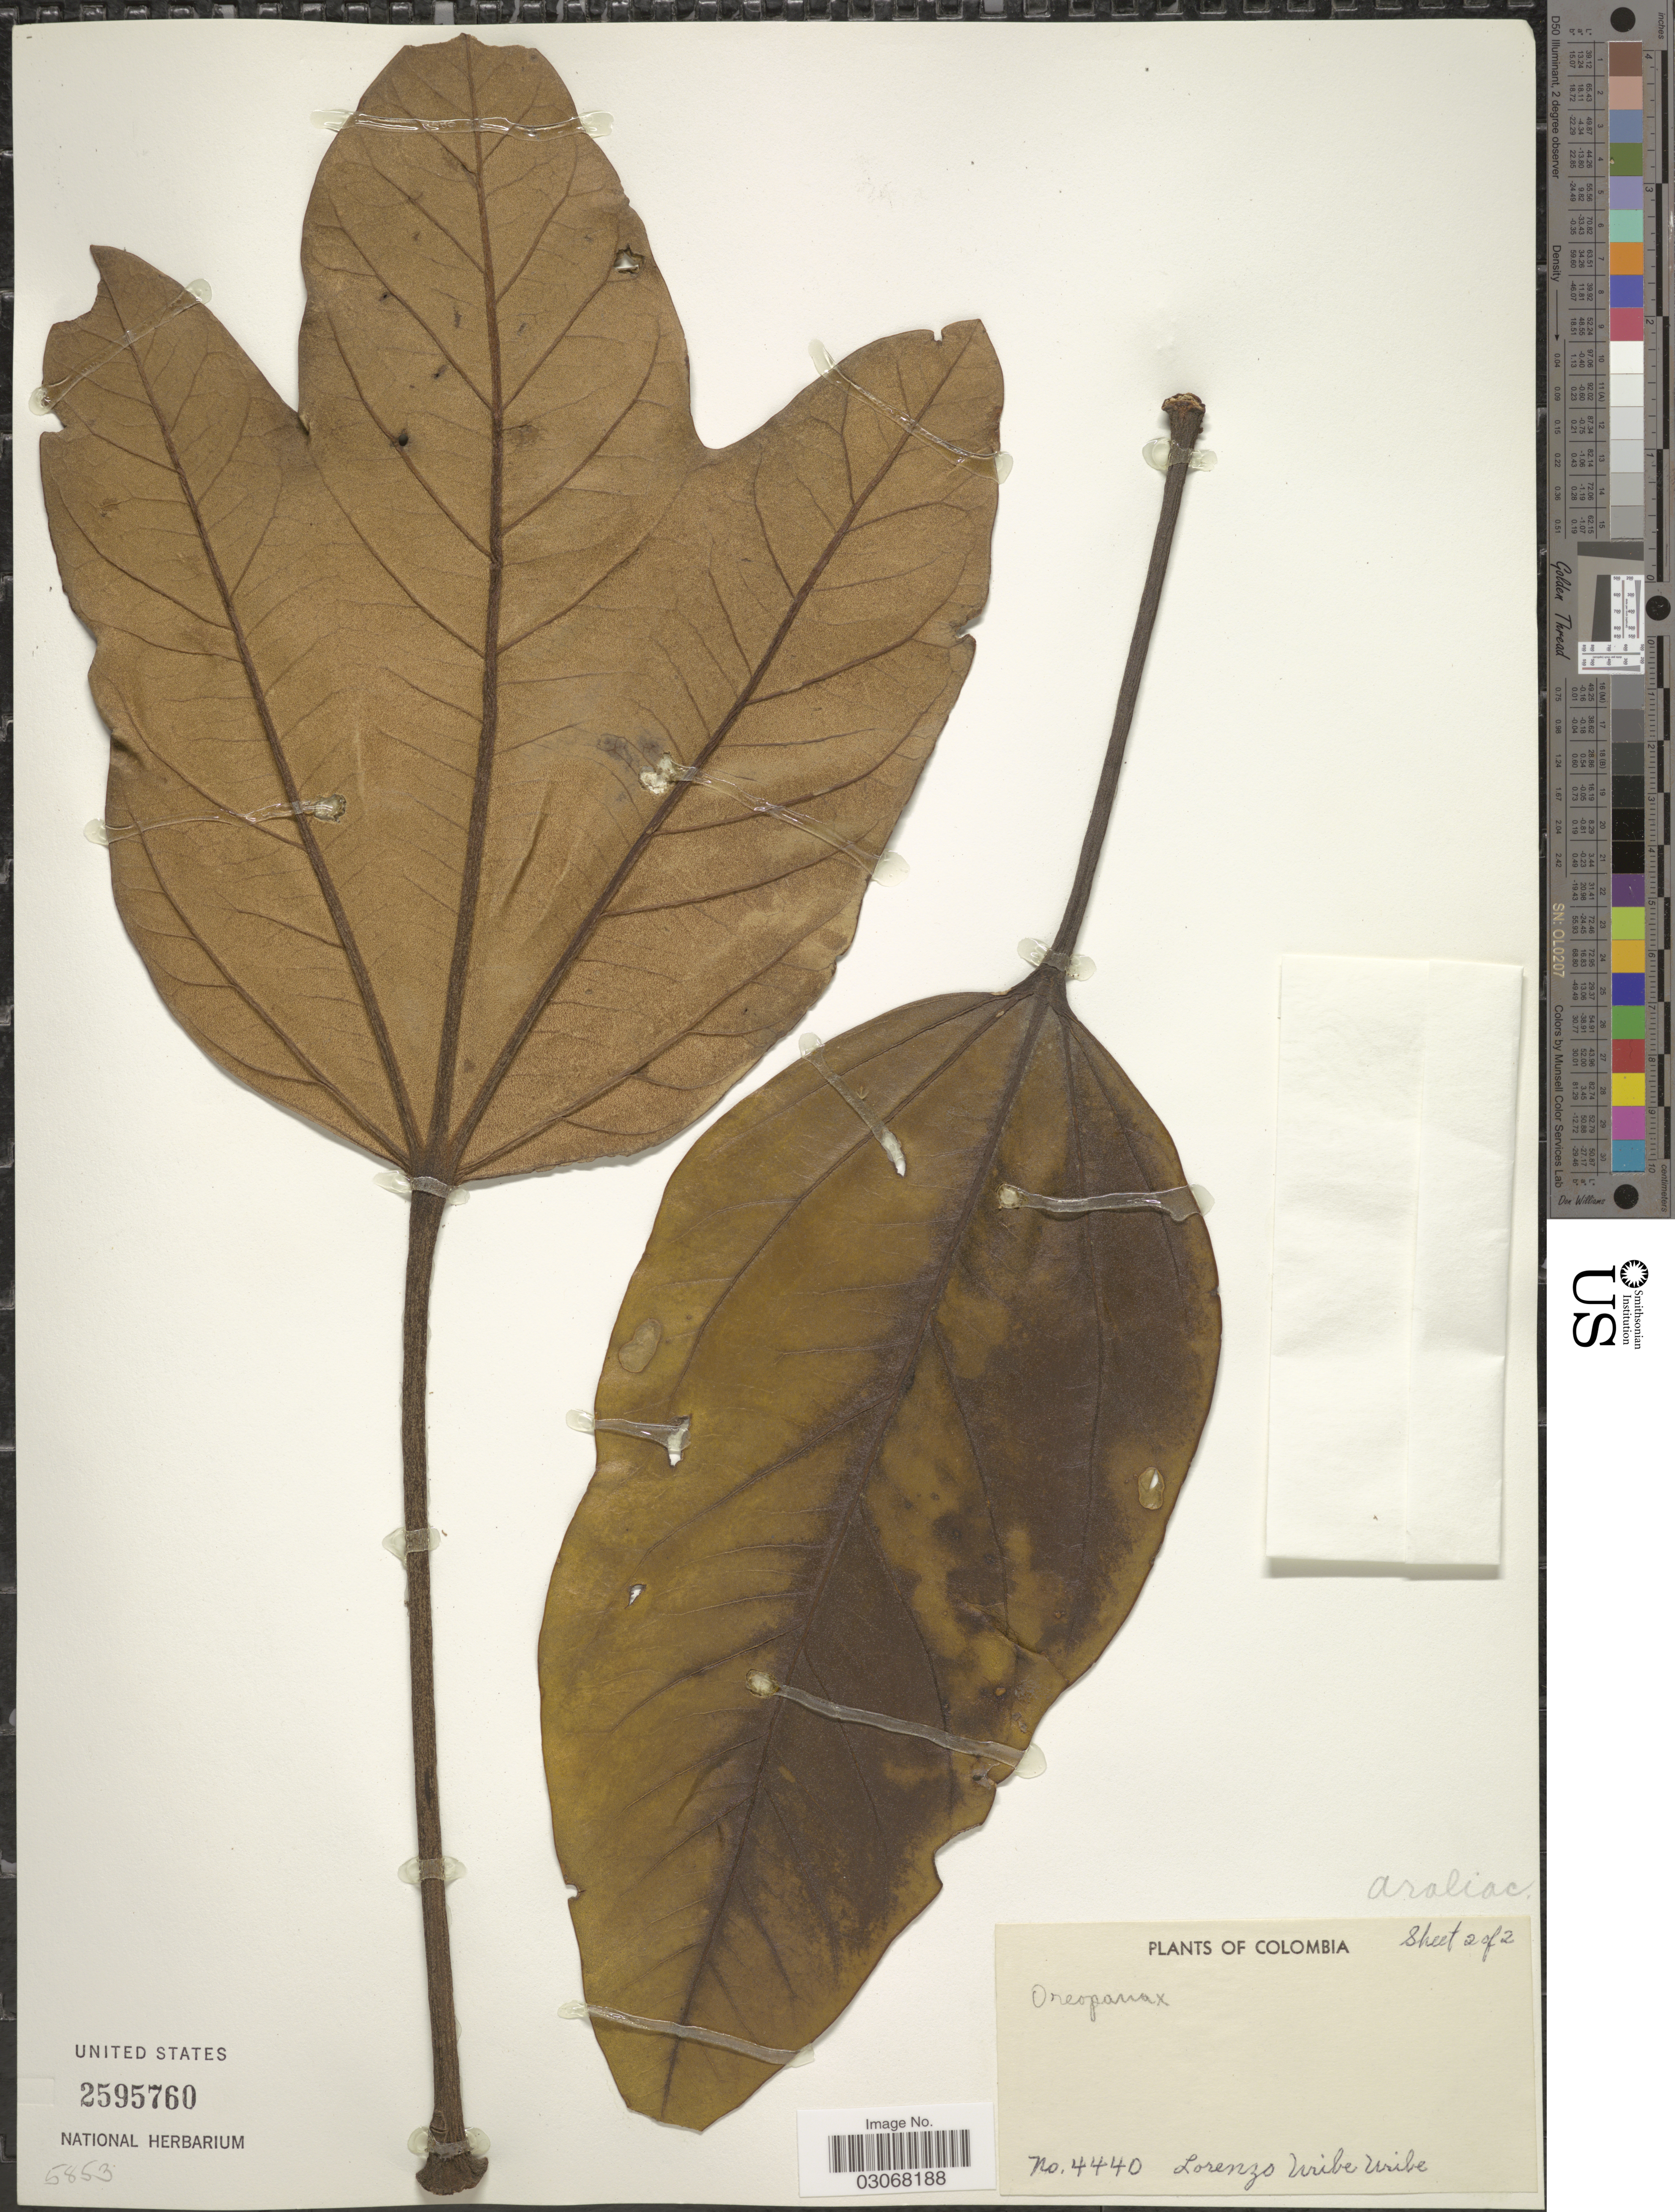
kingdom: Plantae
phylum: Tracheophyta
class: Magnoliopsida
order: Apiales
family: Araliaceae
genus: Oreopanax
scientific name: Oreopanax sp.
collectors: L. Uribe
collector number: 4440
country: Colombia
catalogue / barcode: US 2595760